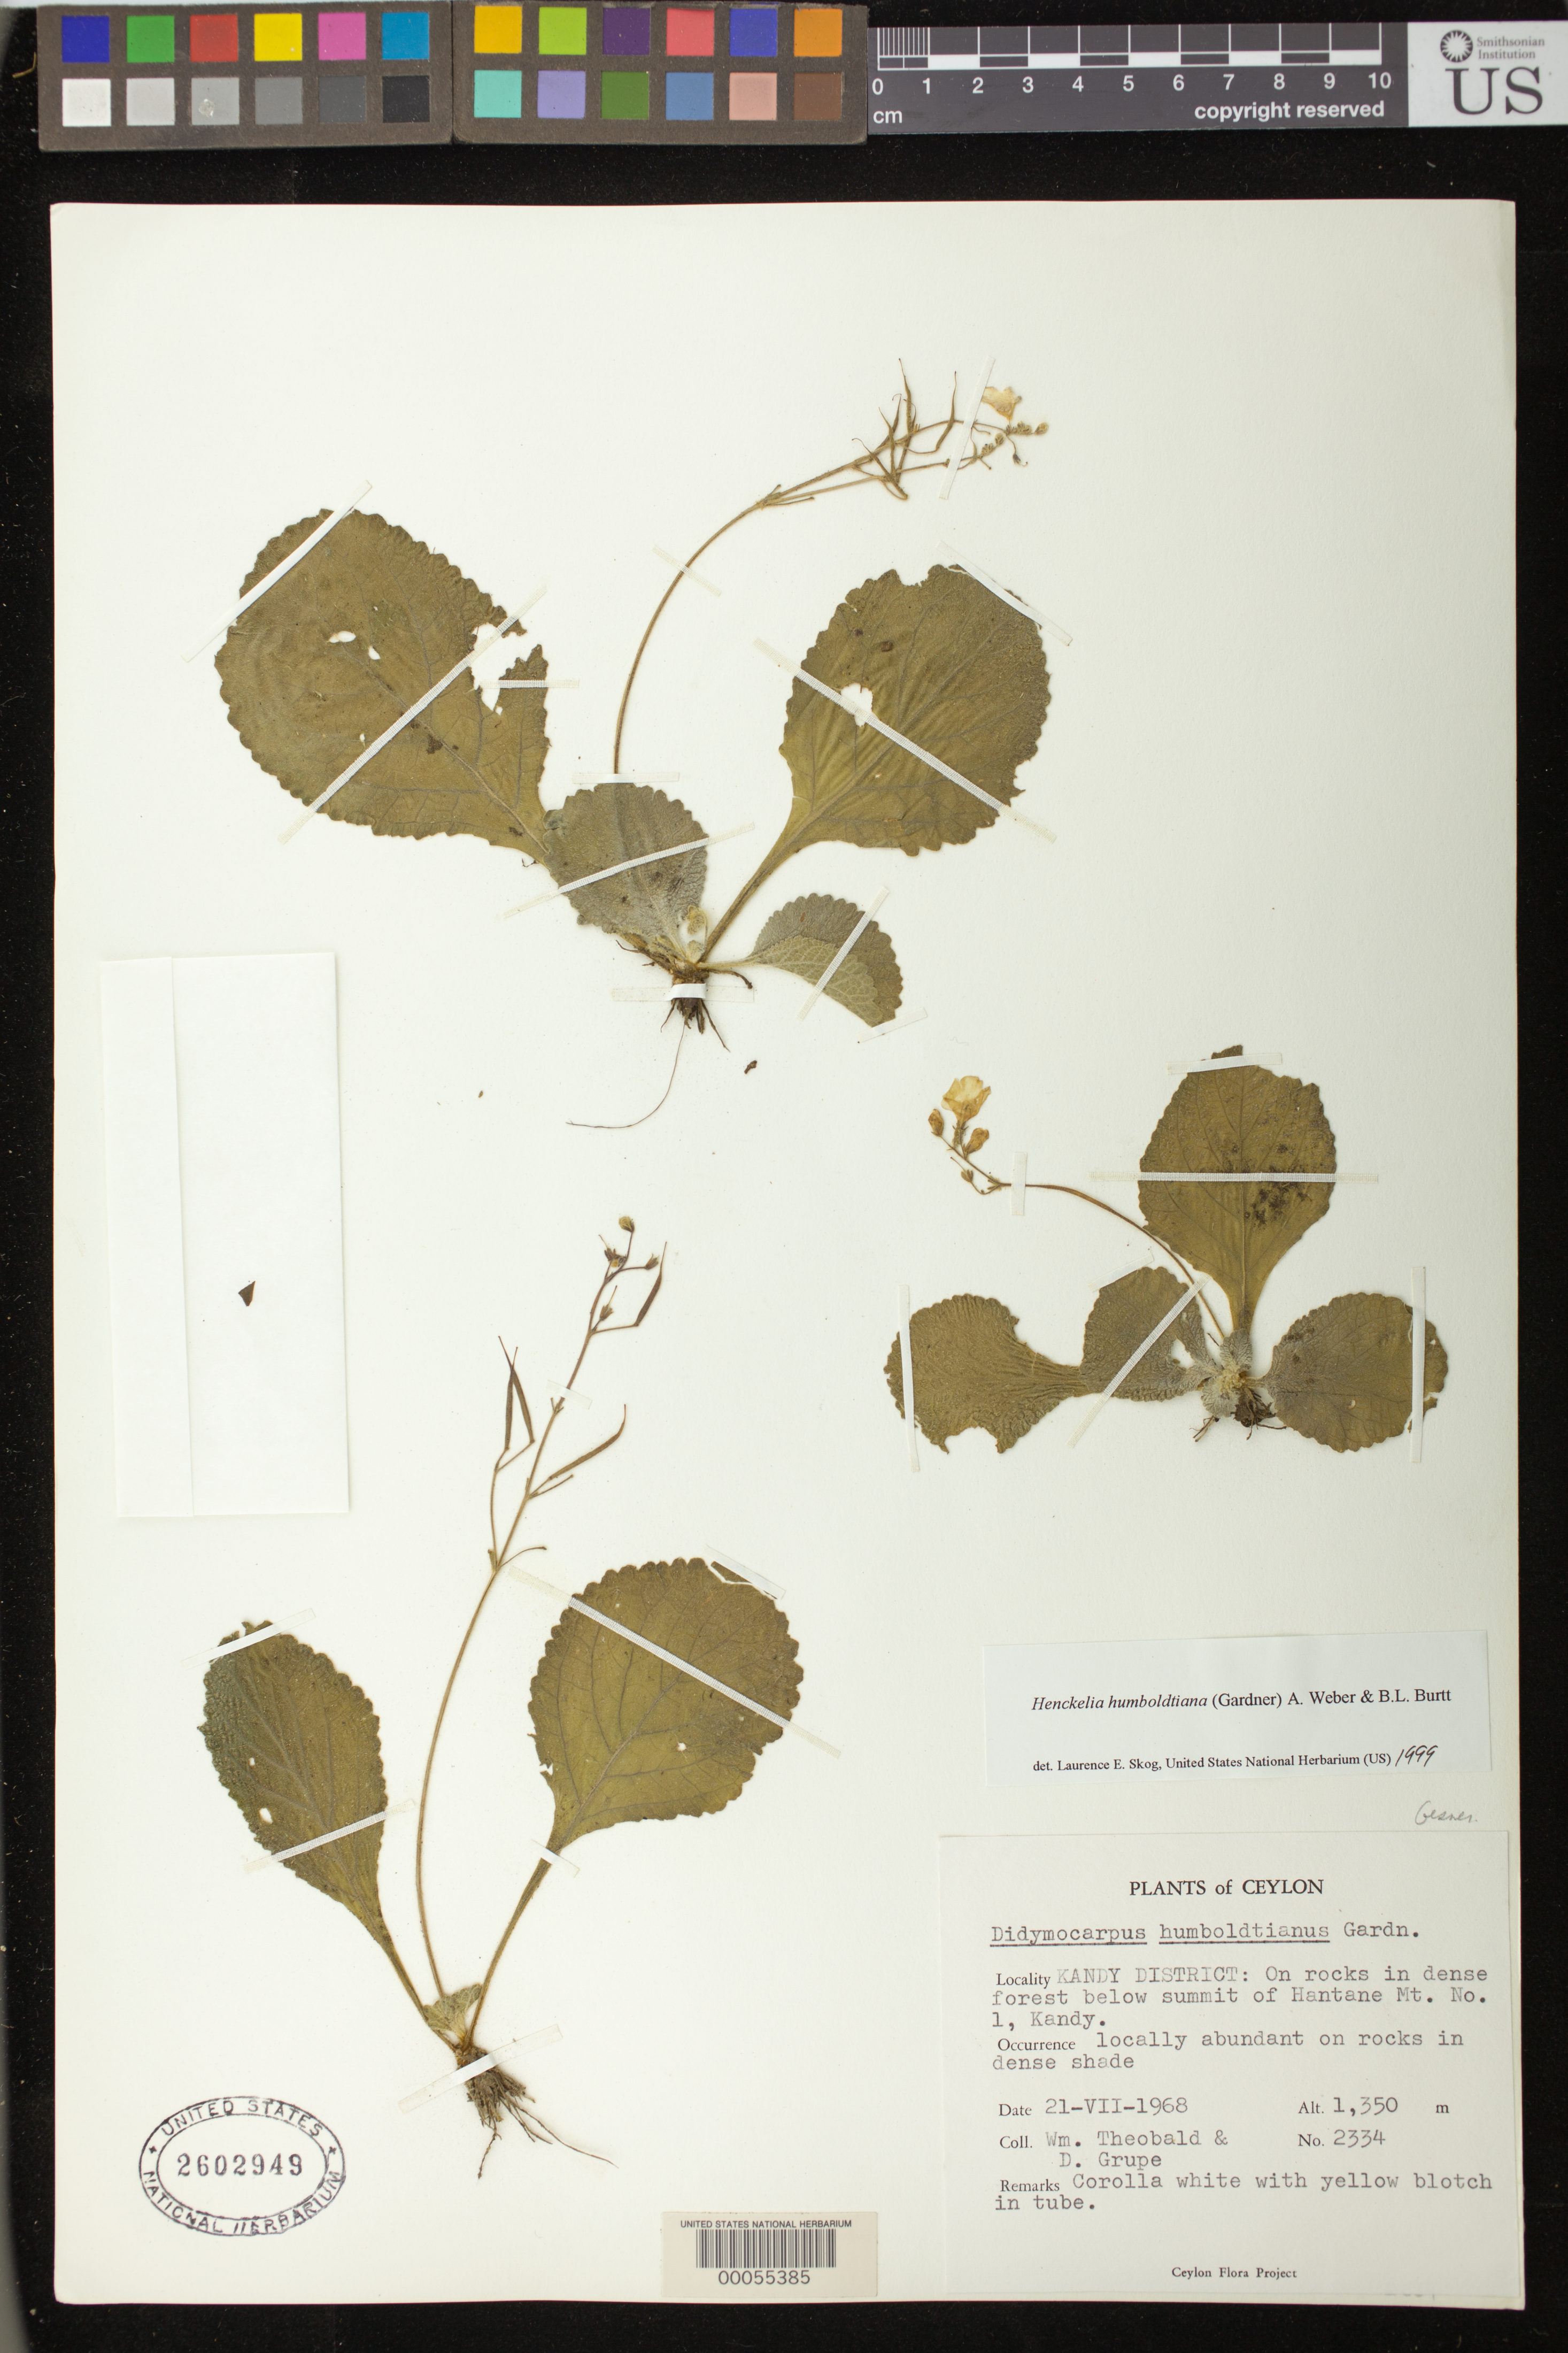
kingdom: Plantae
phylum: Tracheophyta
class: Magnoliopsida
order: Lamiales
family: Gesneriaceae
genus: Henckelia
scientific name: Henckelia humboldtiana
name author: (Gardner) A. Weber & B.L. Burtt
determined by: Skog, Laurence E.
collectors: W. Theobald & D. Grupe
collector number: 2334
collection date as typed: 21 Jul 1968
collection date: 1968-07-21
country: Sri Lanka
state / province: Central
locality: Kandy dist., Below summit of hantane mt. no. 1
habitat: On rock in dense forest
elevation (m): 1350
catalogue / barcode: US 2602949